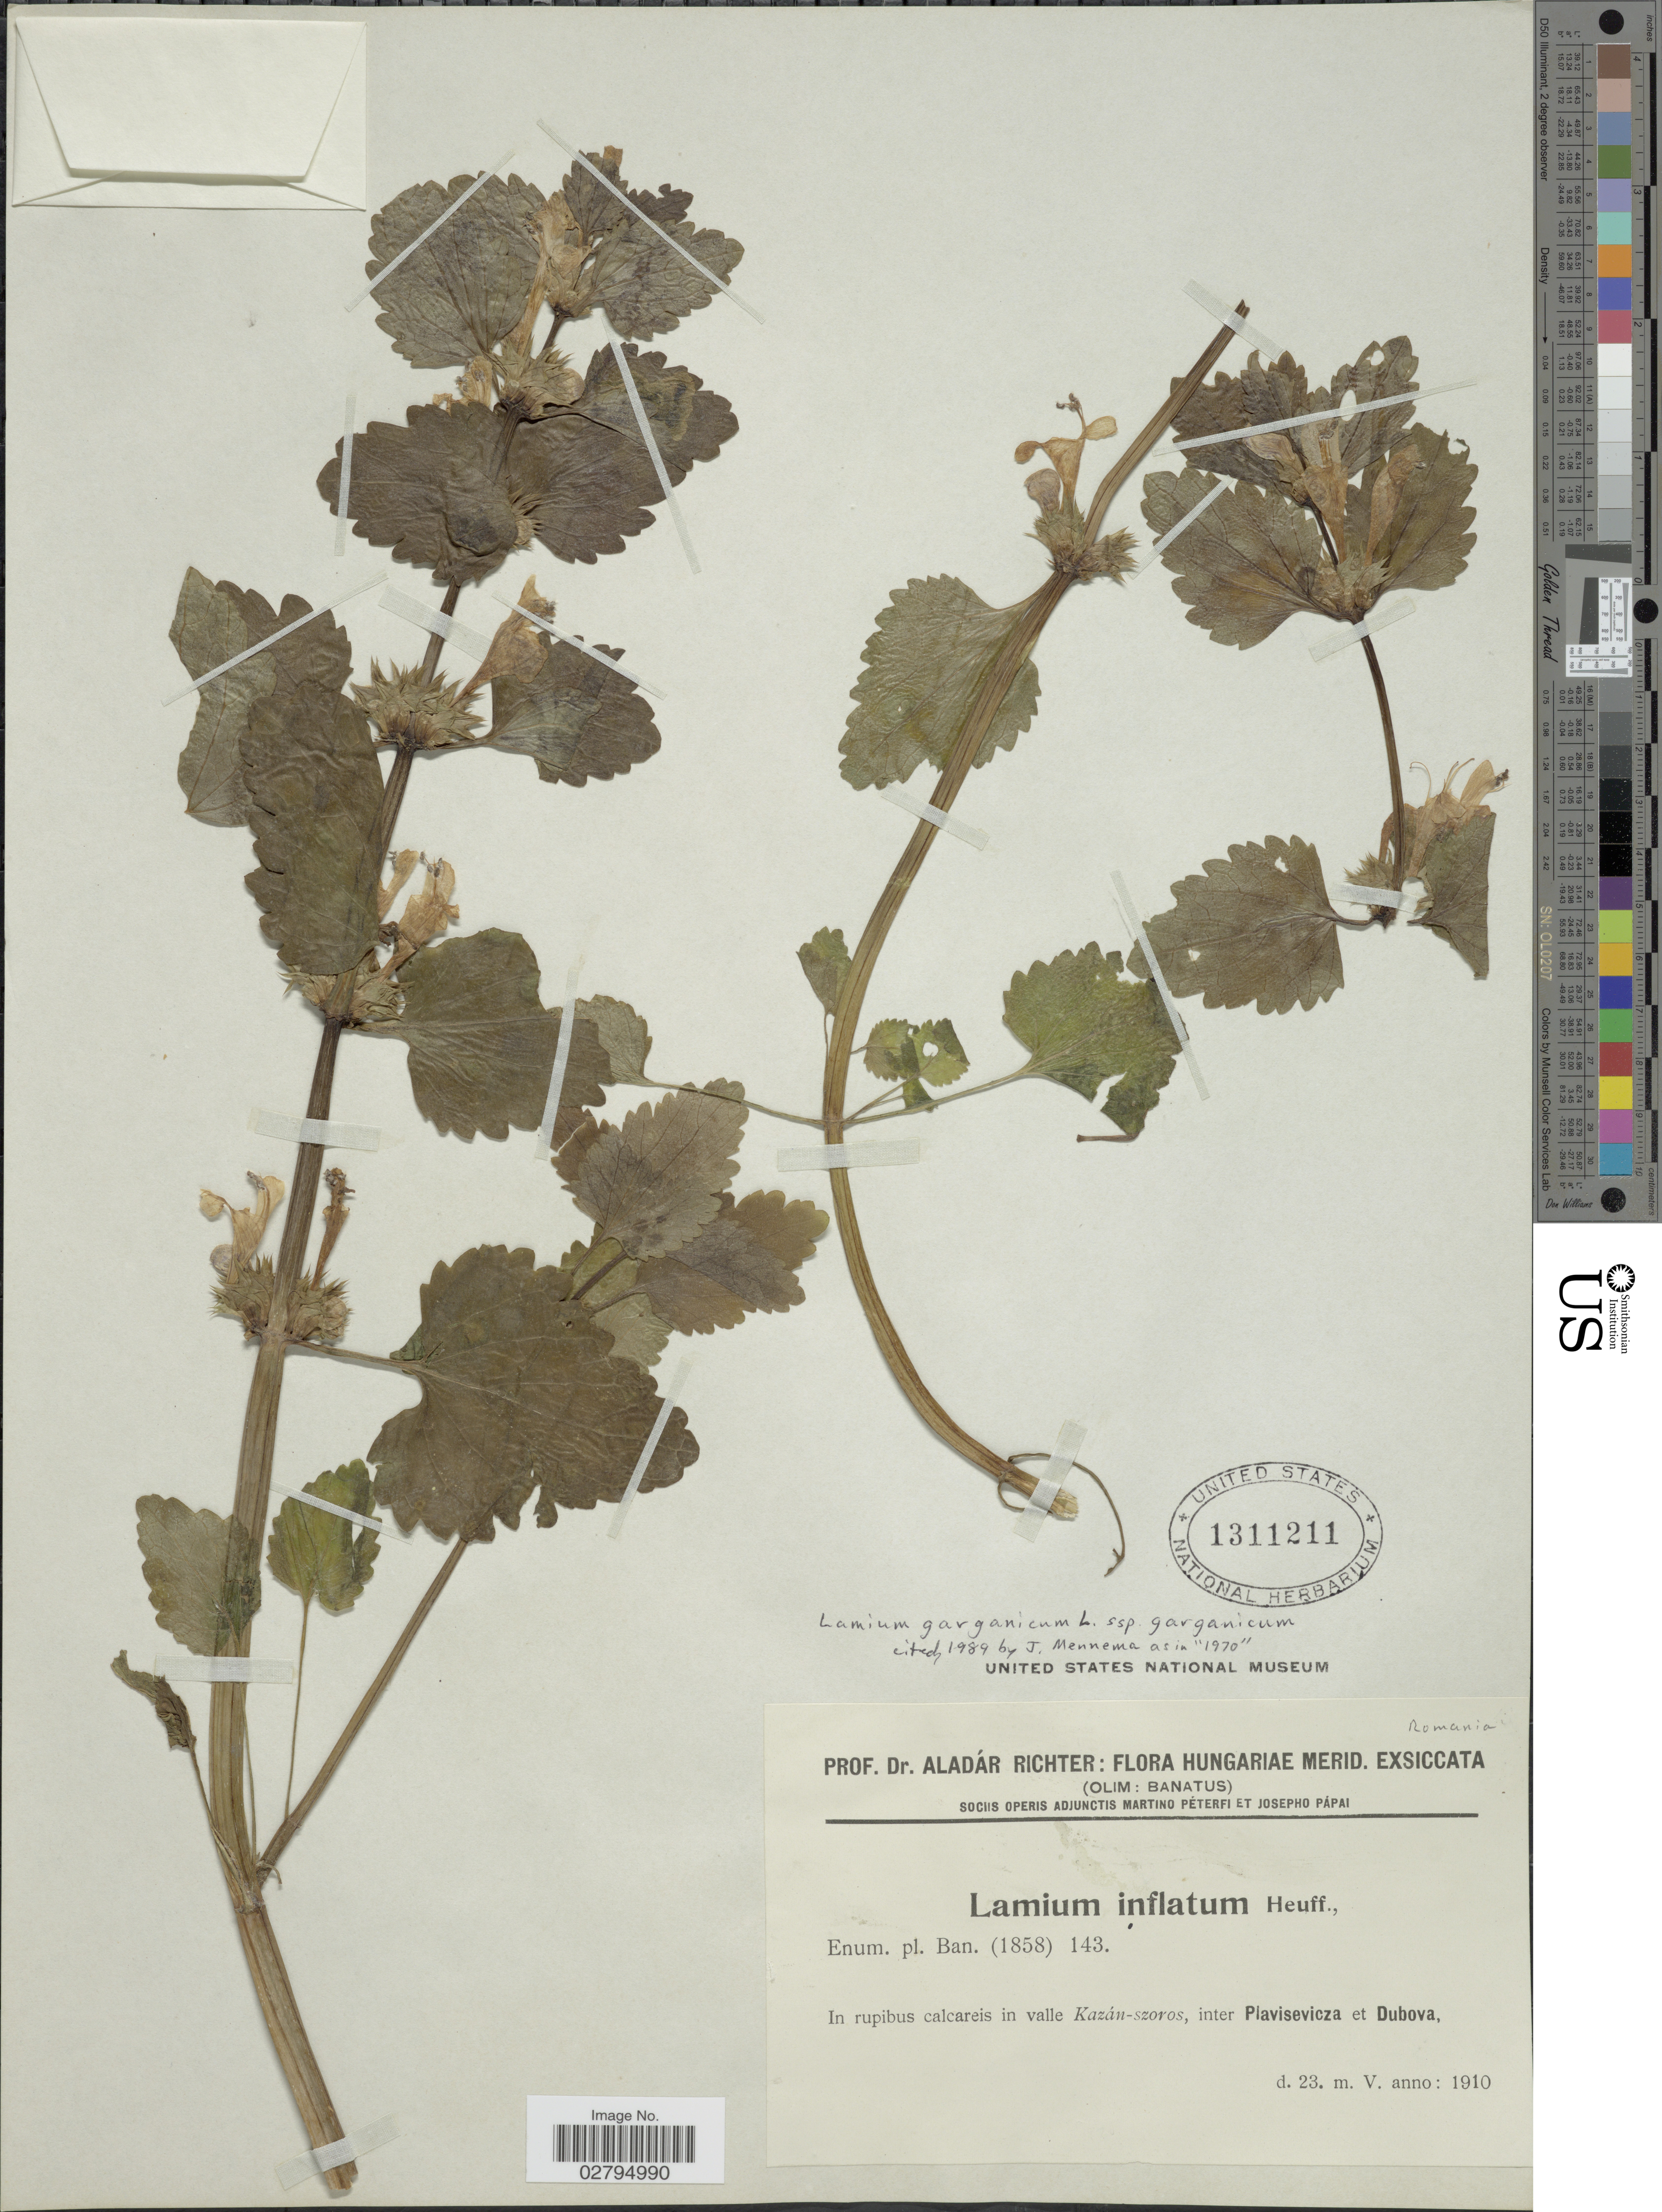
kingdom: Plantae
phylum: Tracheophyta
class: Magnoliopsida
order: Lamiales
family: Lamiaceae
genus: Lamium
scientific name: Lamium garganicum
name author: L.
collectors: A. Richter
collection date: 1910-05-23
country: Romania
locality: Hungariae Merid. In rupibus calcareis in valle Kazán-szoros, inter Plavisevicza et Dubova.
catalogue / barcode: US 1311211